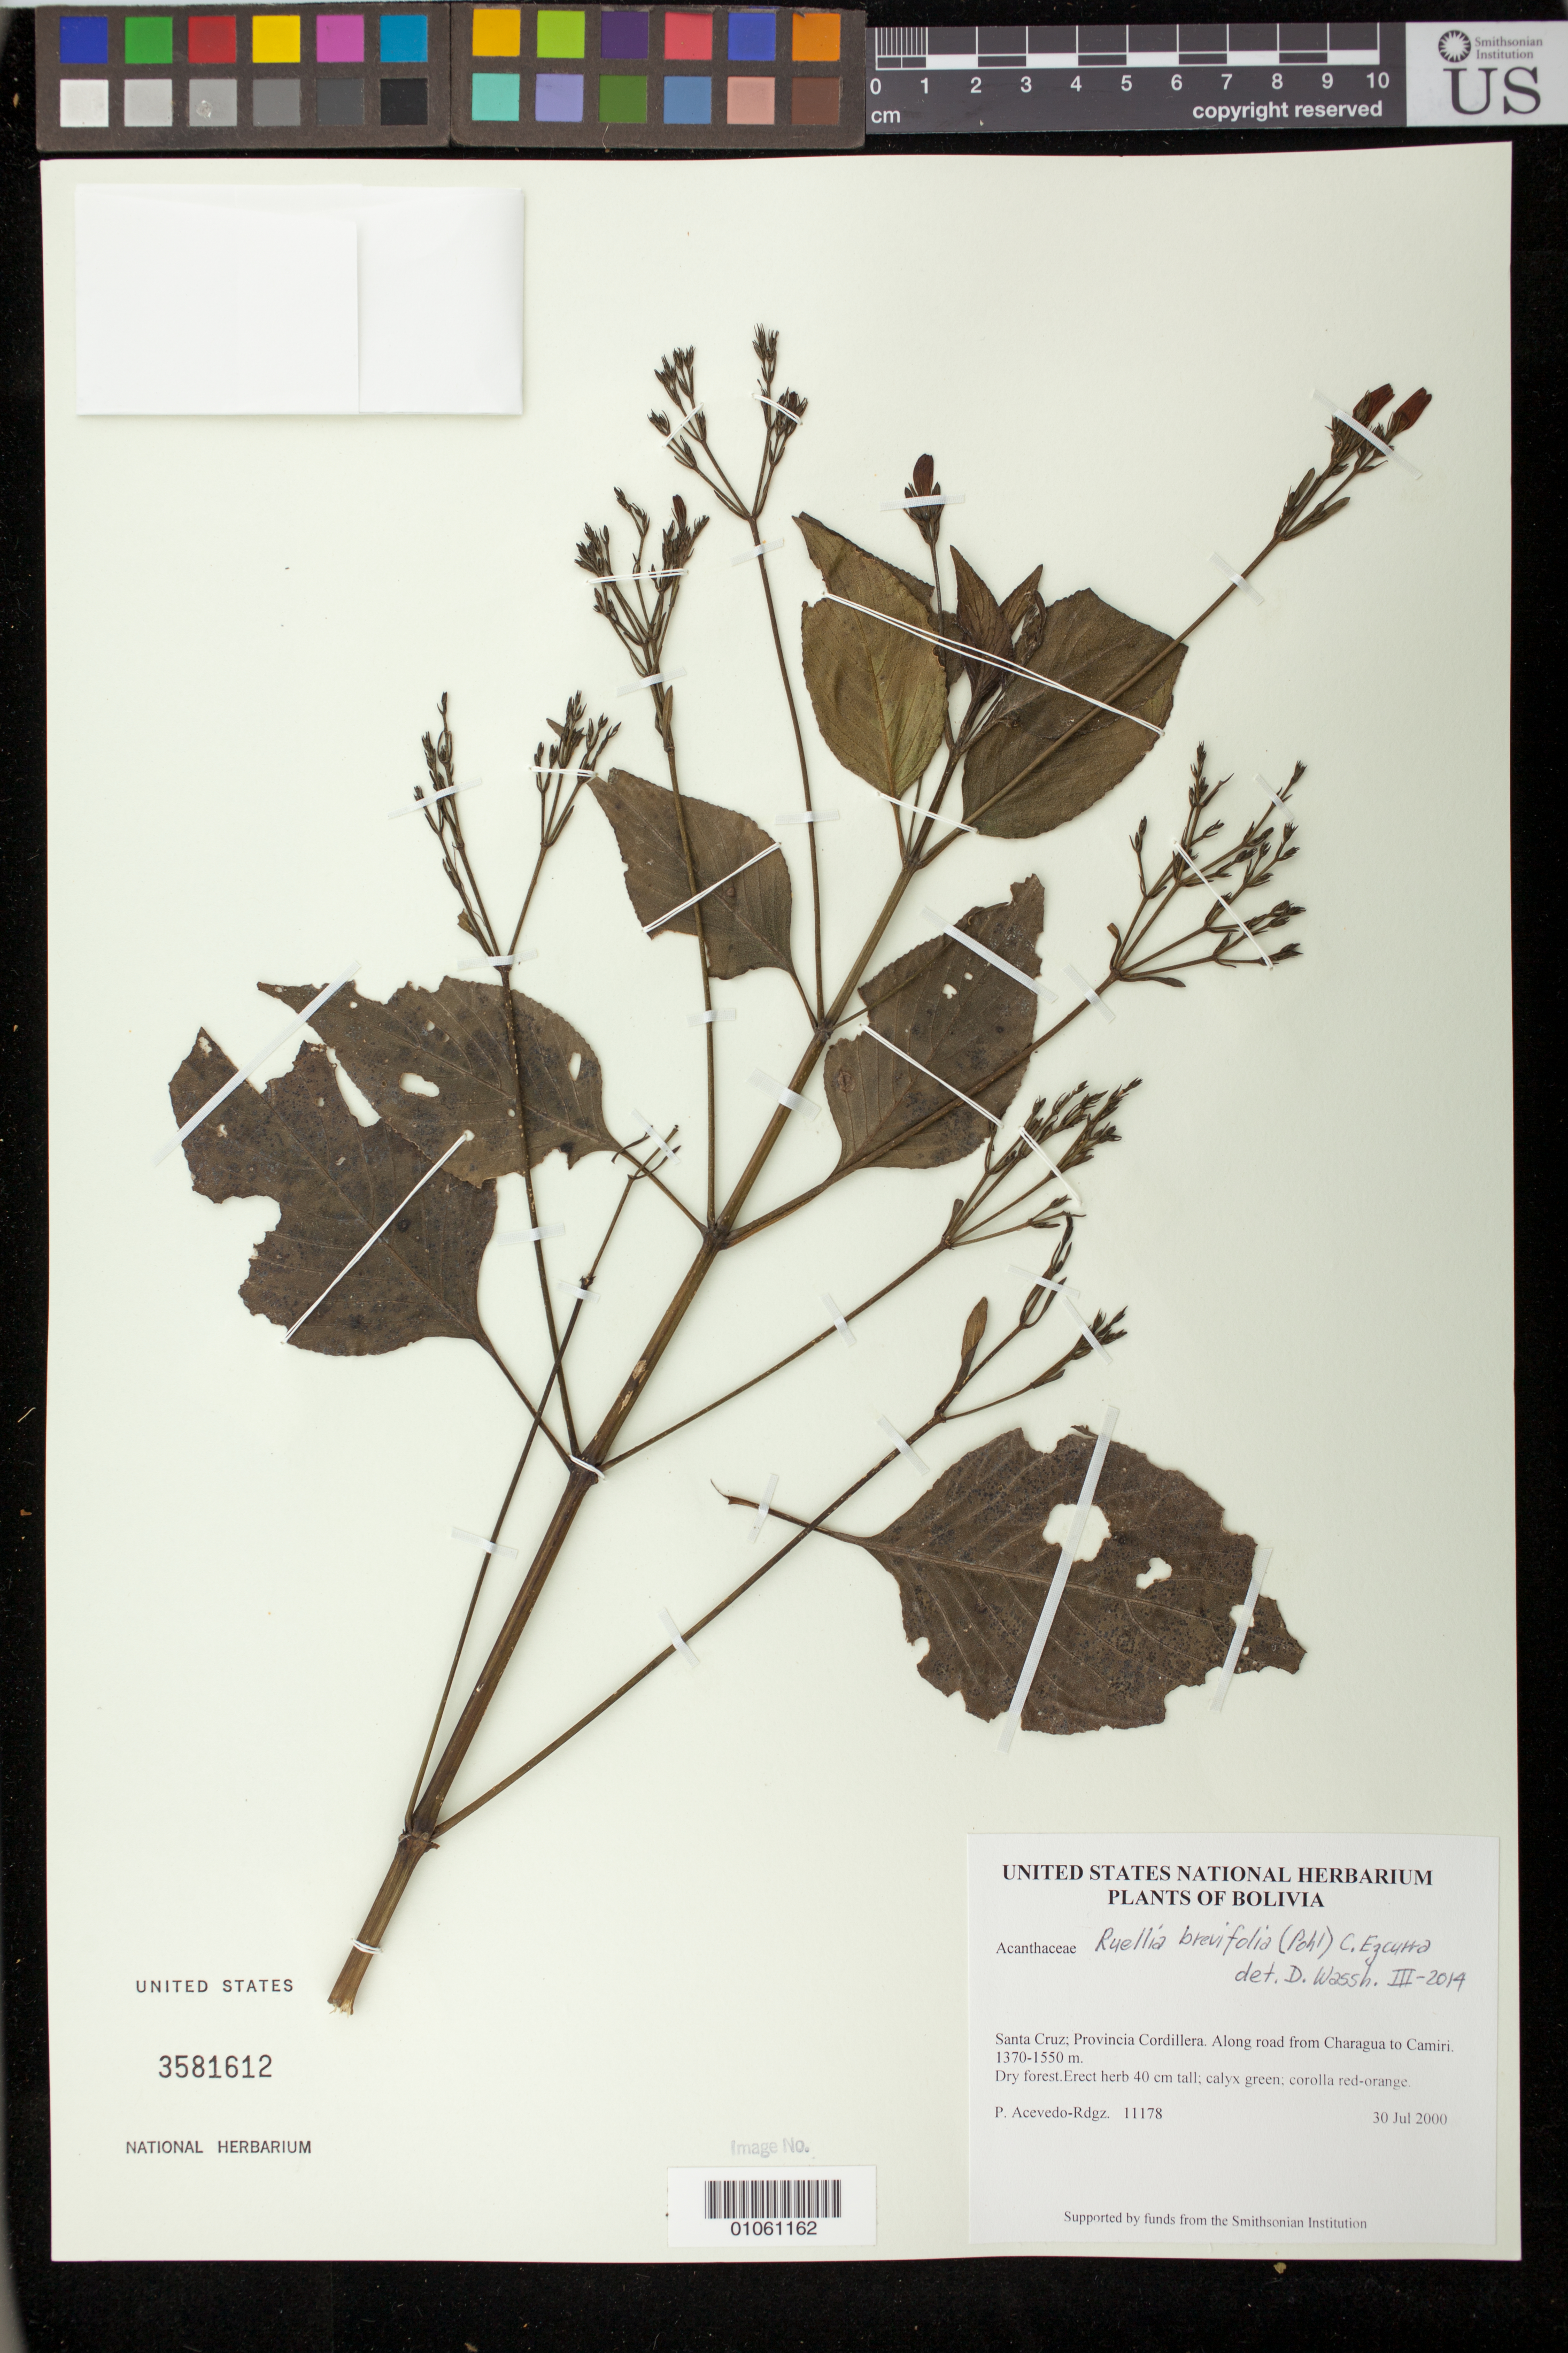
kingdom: Plantae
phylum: Tracheophyta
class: Magnoliopsida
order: Lamiales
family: Acanthaceae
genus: Ruellia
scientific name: Ruellia brevifolia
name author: (Pohl) C. Ezcurra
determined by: Wasshausen, Dieter C., (BOT), Smithsonian Institution - National Museum of Natural History (UNITED STATES)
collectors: P. Acevedo-Rodr.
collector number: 11178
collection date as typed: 30 Jul 2000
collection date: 2000-07-30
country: Bolivia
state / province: Santa Cruz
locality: Santa Cruz; Provincia Cordillera. Along road from Charagua to Camiri.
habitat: Dry forest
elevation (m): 1370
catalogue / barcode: US 3581612